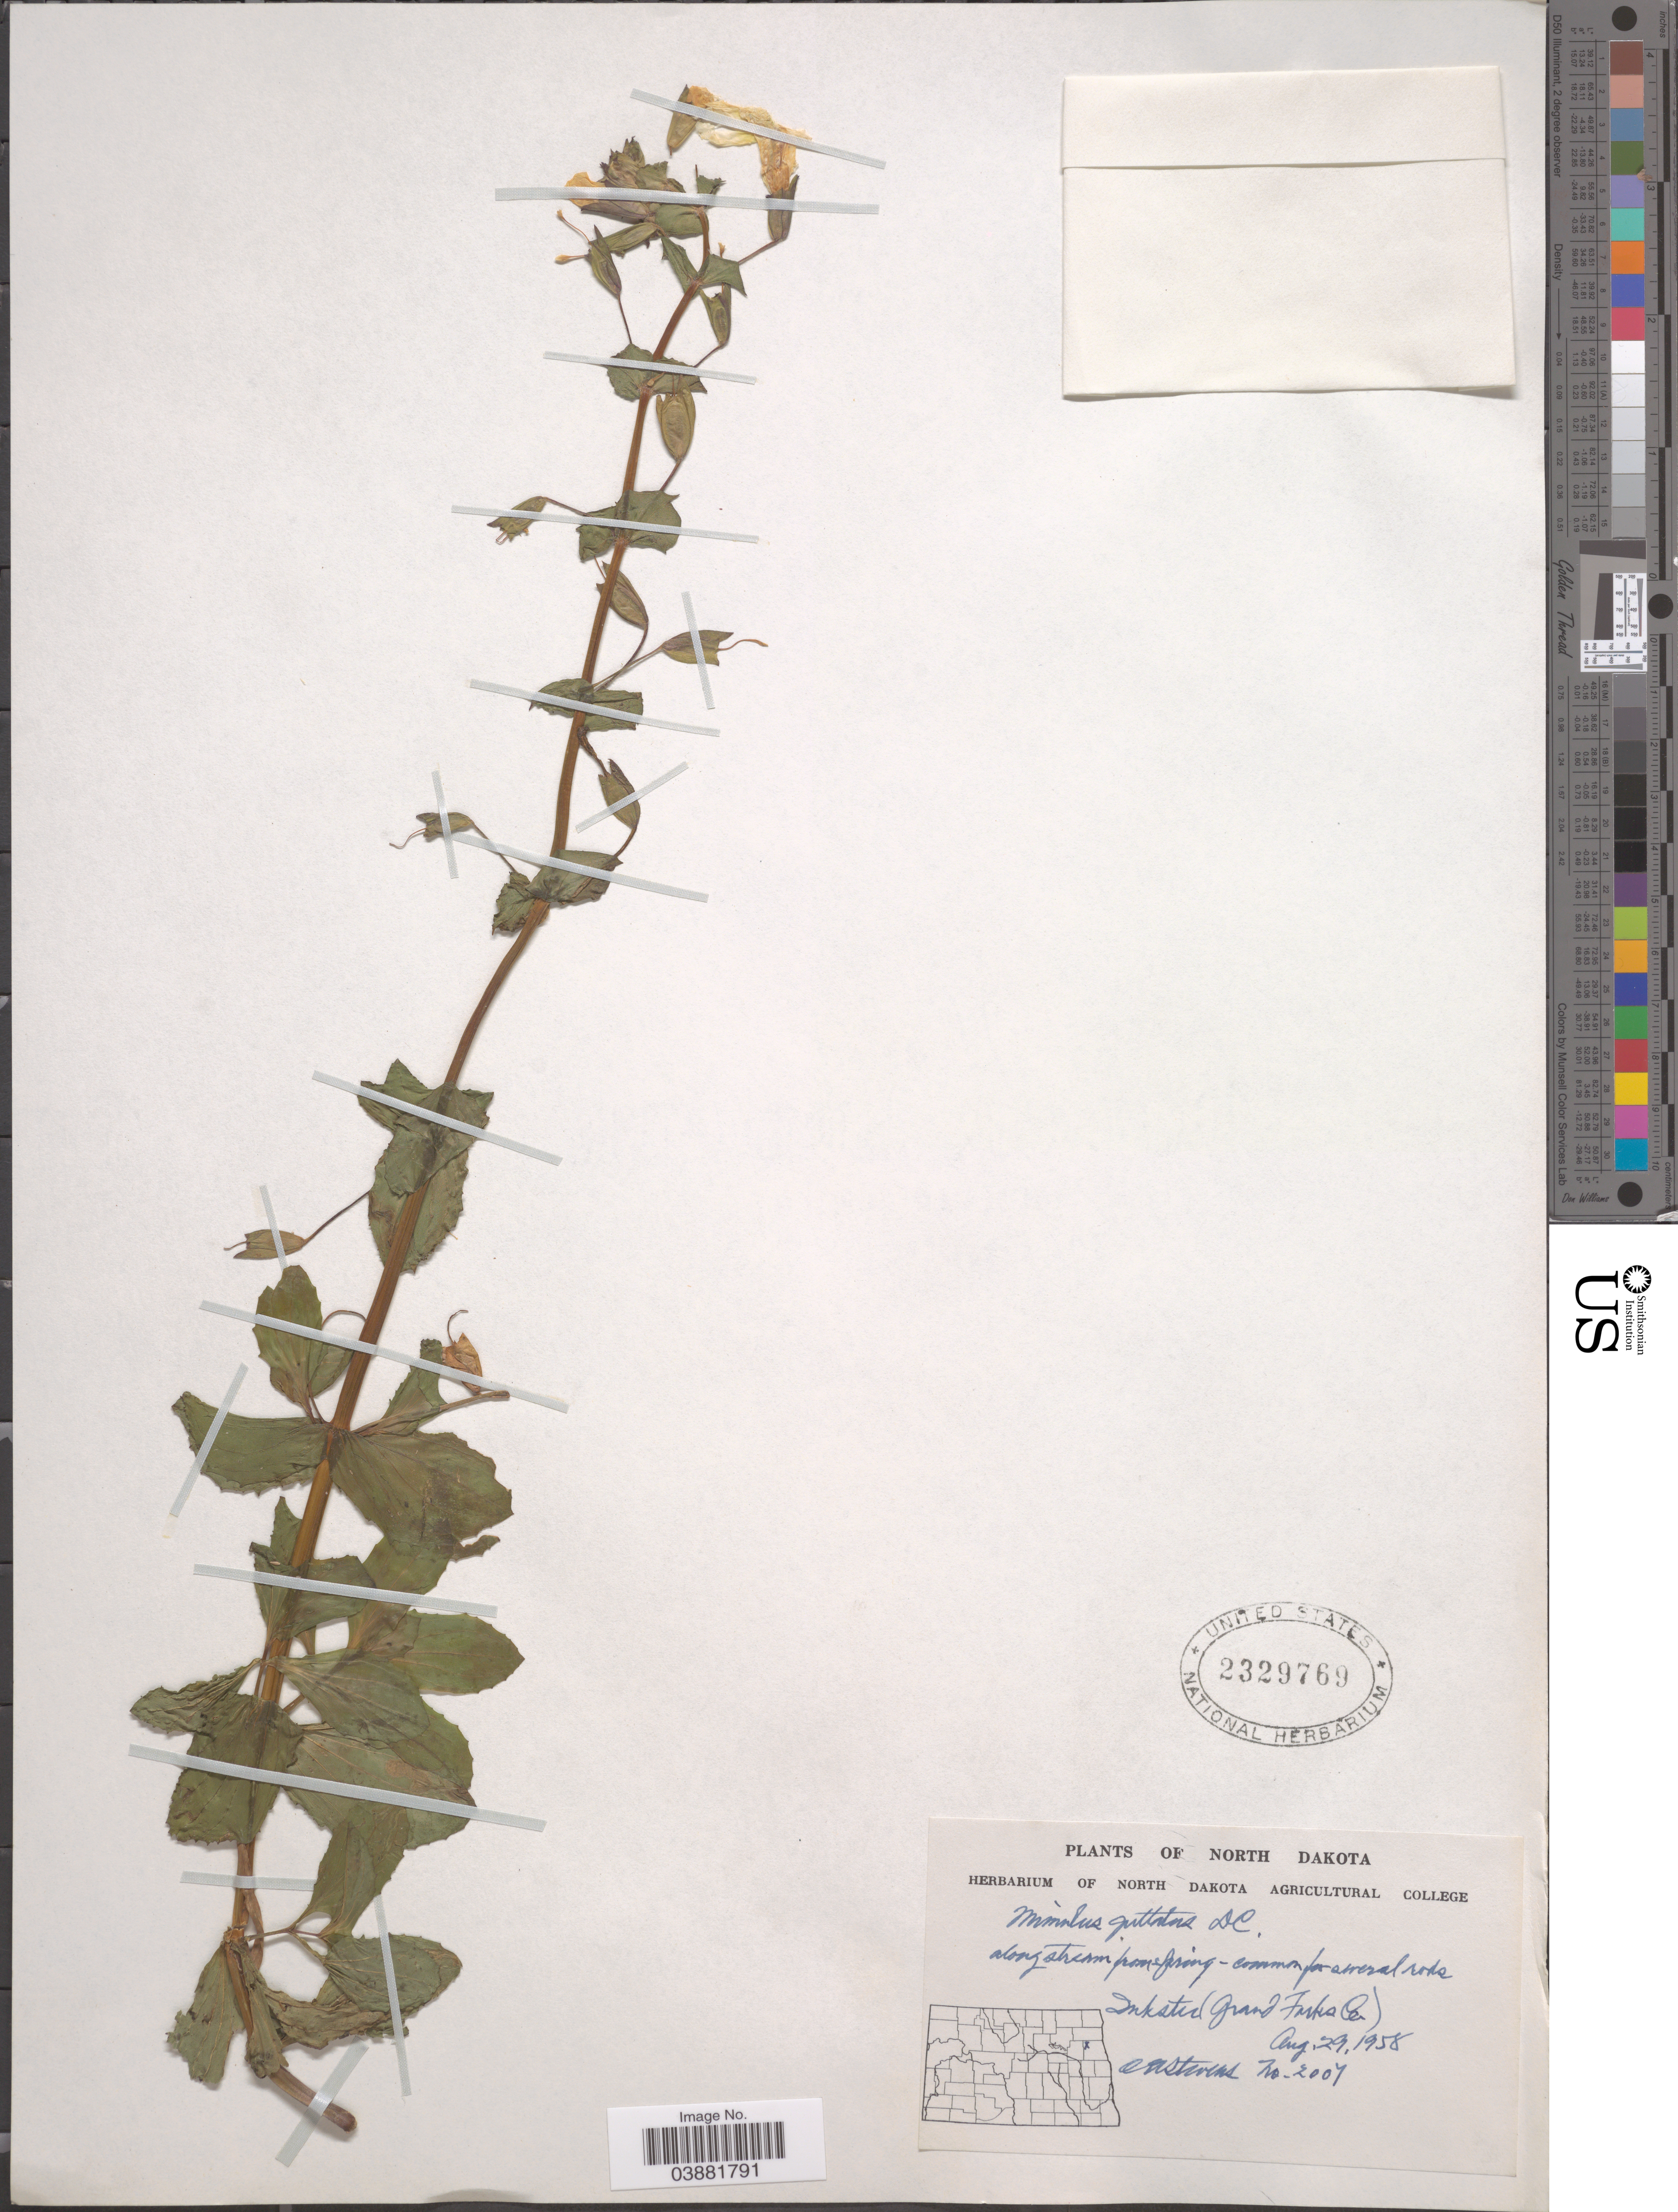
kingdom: Plantae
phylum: Tracheophyta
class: Magnoliopsida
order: Lamiales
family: Phrymaceae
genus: Mimulus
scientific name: Mimulus guttatus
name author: DC.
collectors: O. A. Stevens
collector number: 2007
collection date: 1958-08-29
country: United States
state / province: North Dakota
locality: Inkster (Grand Forks Co).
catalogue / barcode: US 2329769